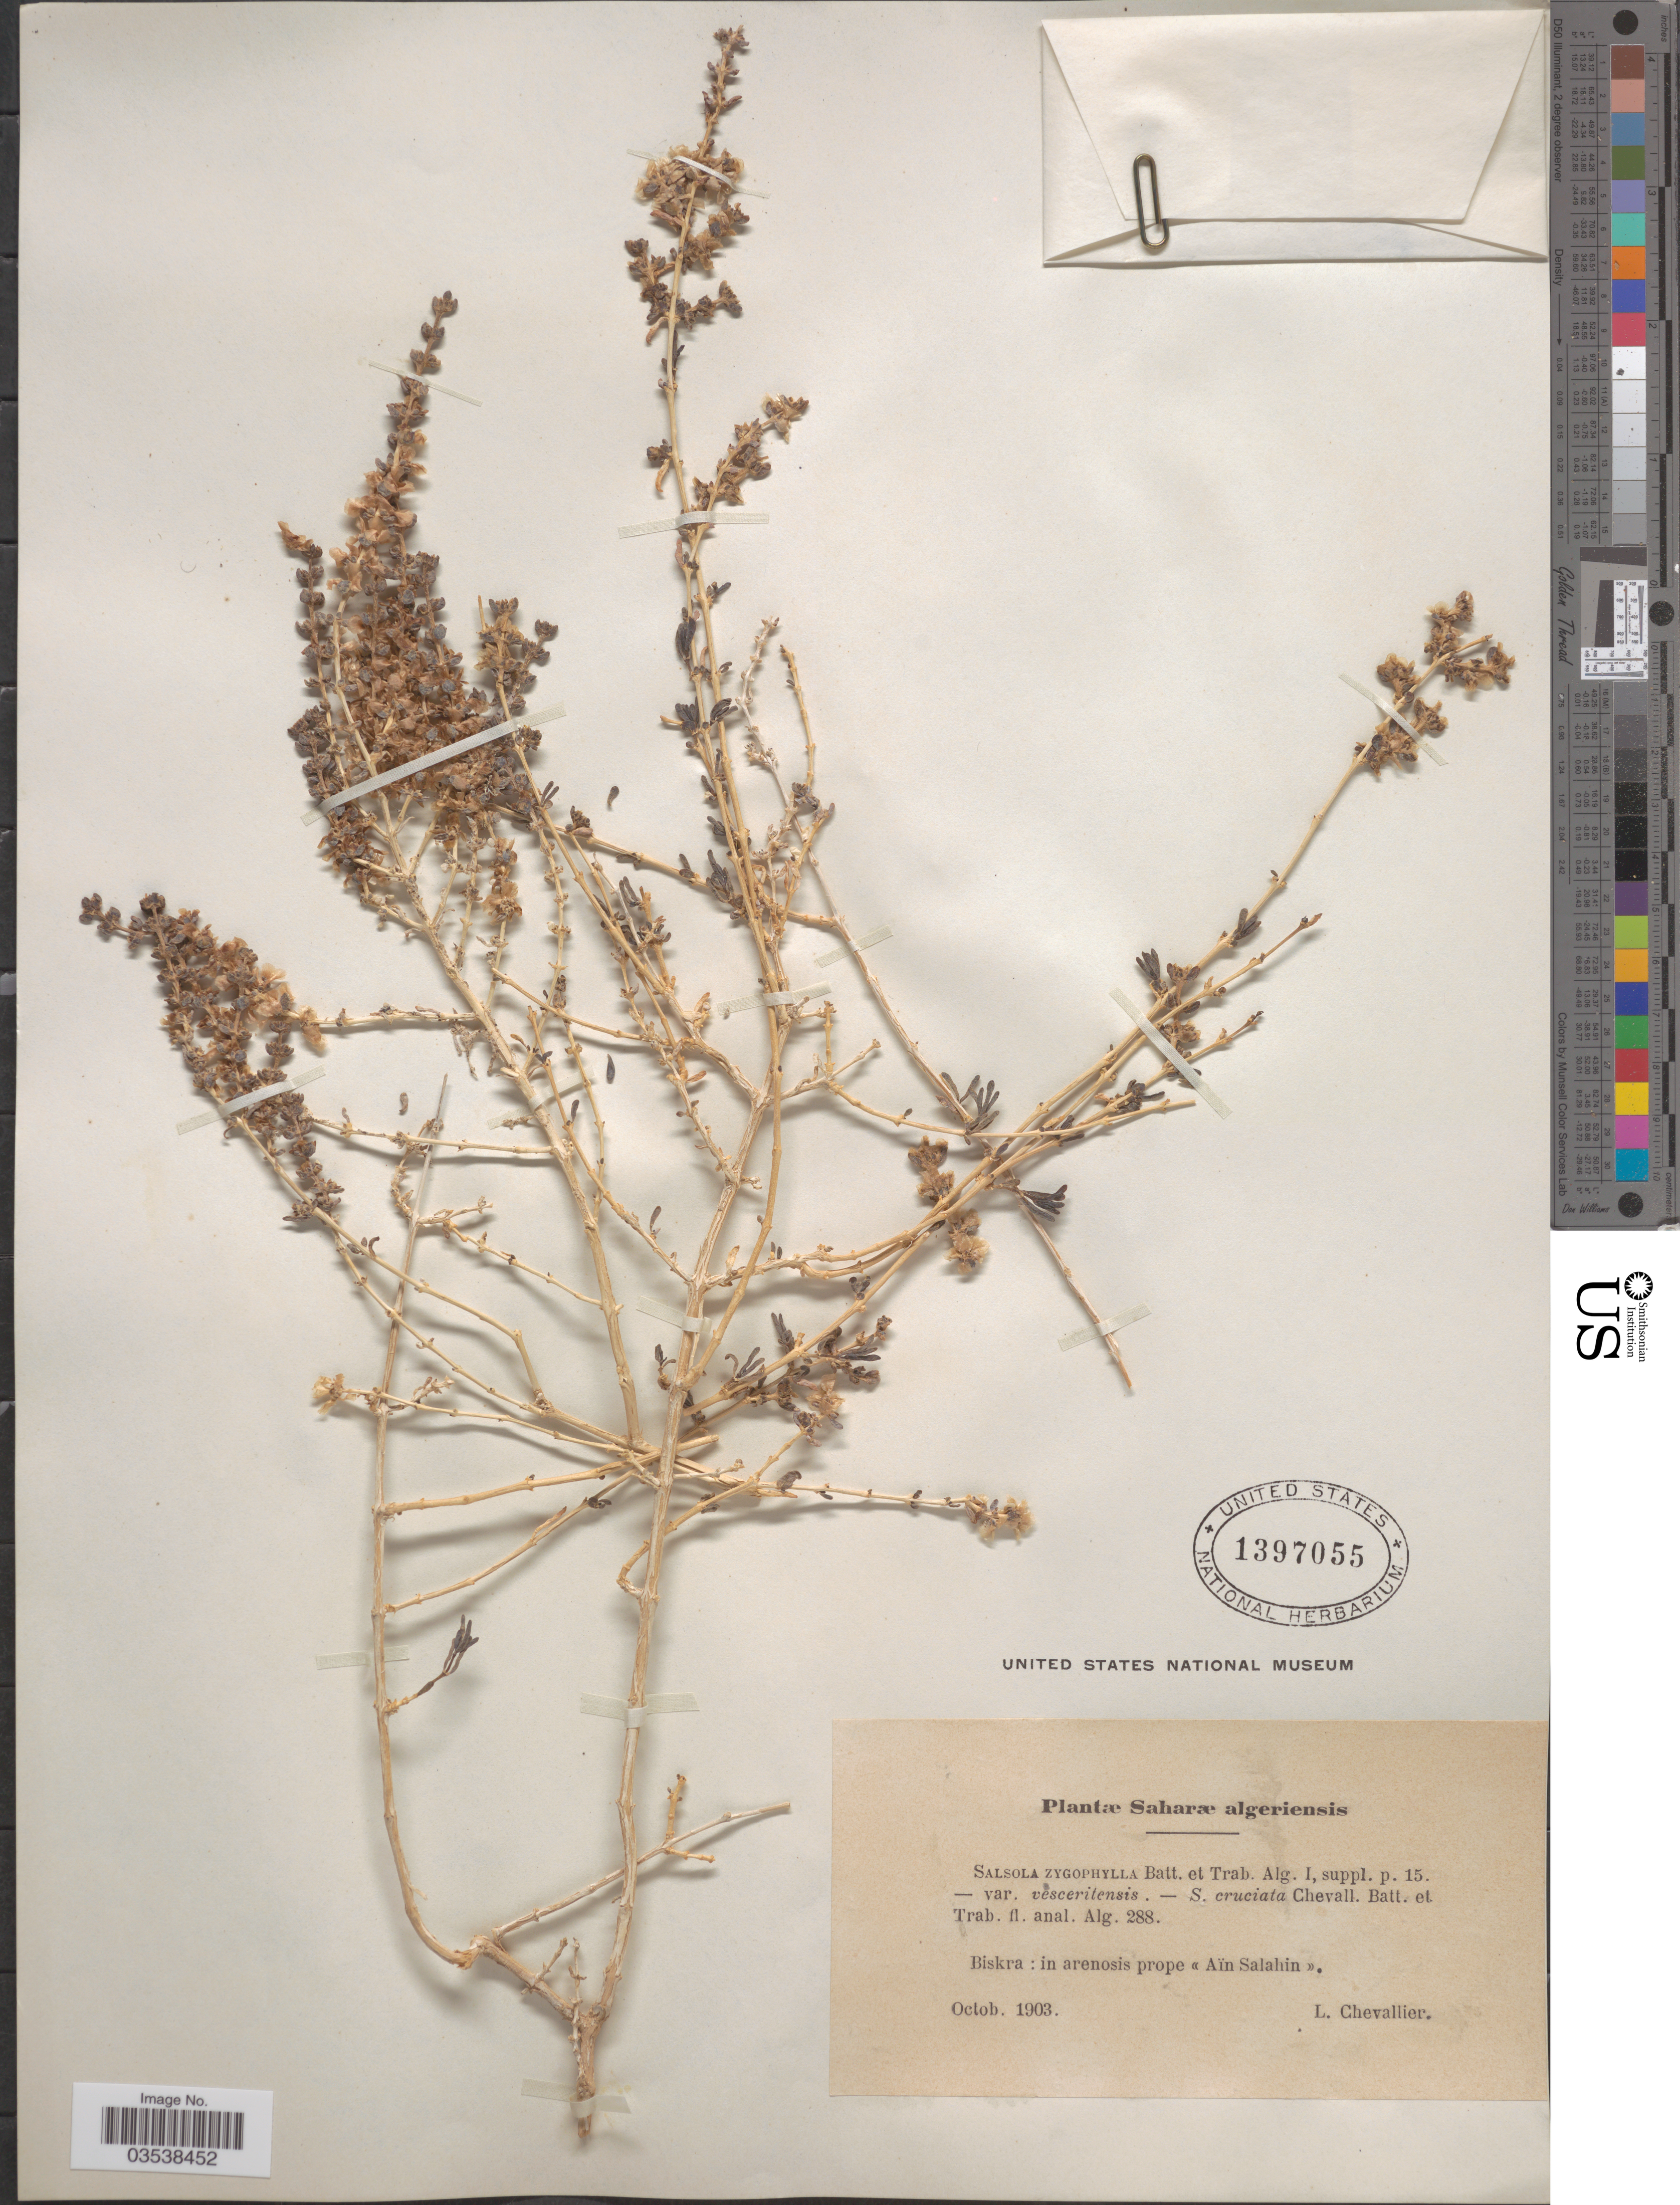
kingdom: Plantae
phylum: Tracheophyta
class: Magnoliopsida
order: Caryophyllales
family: Amaranthaceae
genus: Soda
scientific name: Soda cruciata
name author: (L. Chevall. ex Batt. & Trab.) Akhani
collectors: L. Chevallier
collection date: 1903-10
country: Algeria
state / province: Biskra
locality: Saharæ algeriensis. Biskra: in arenosis prope <<Aïn Salahin>>.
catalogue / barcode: US 1397055